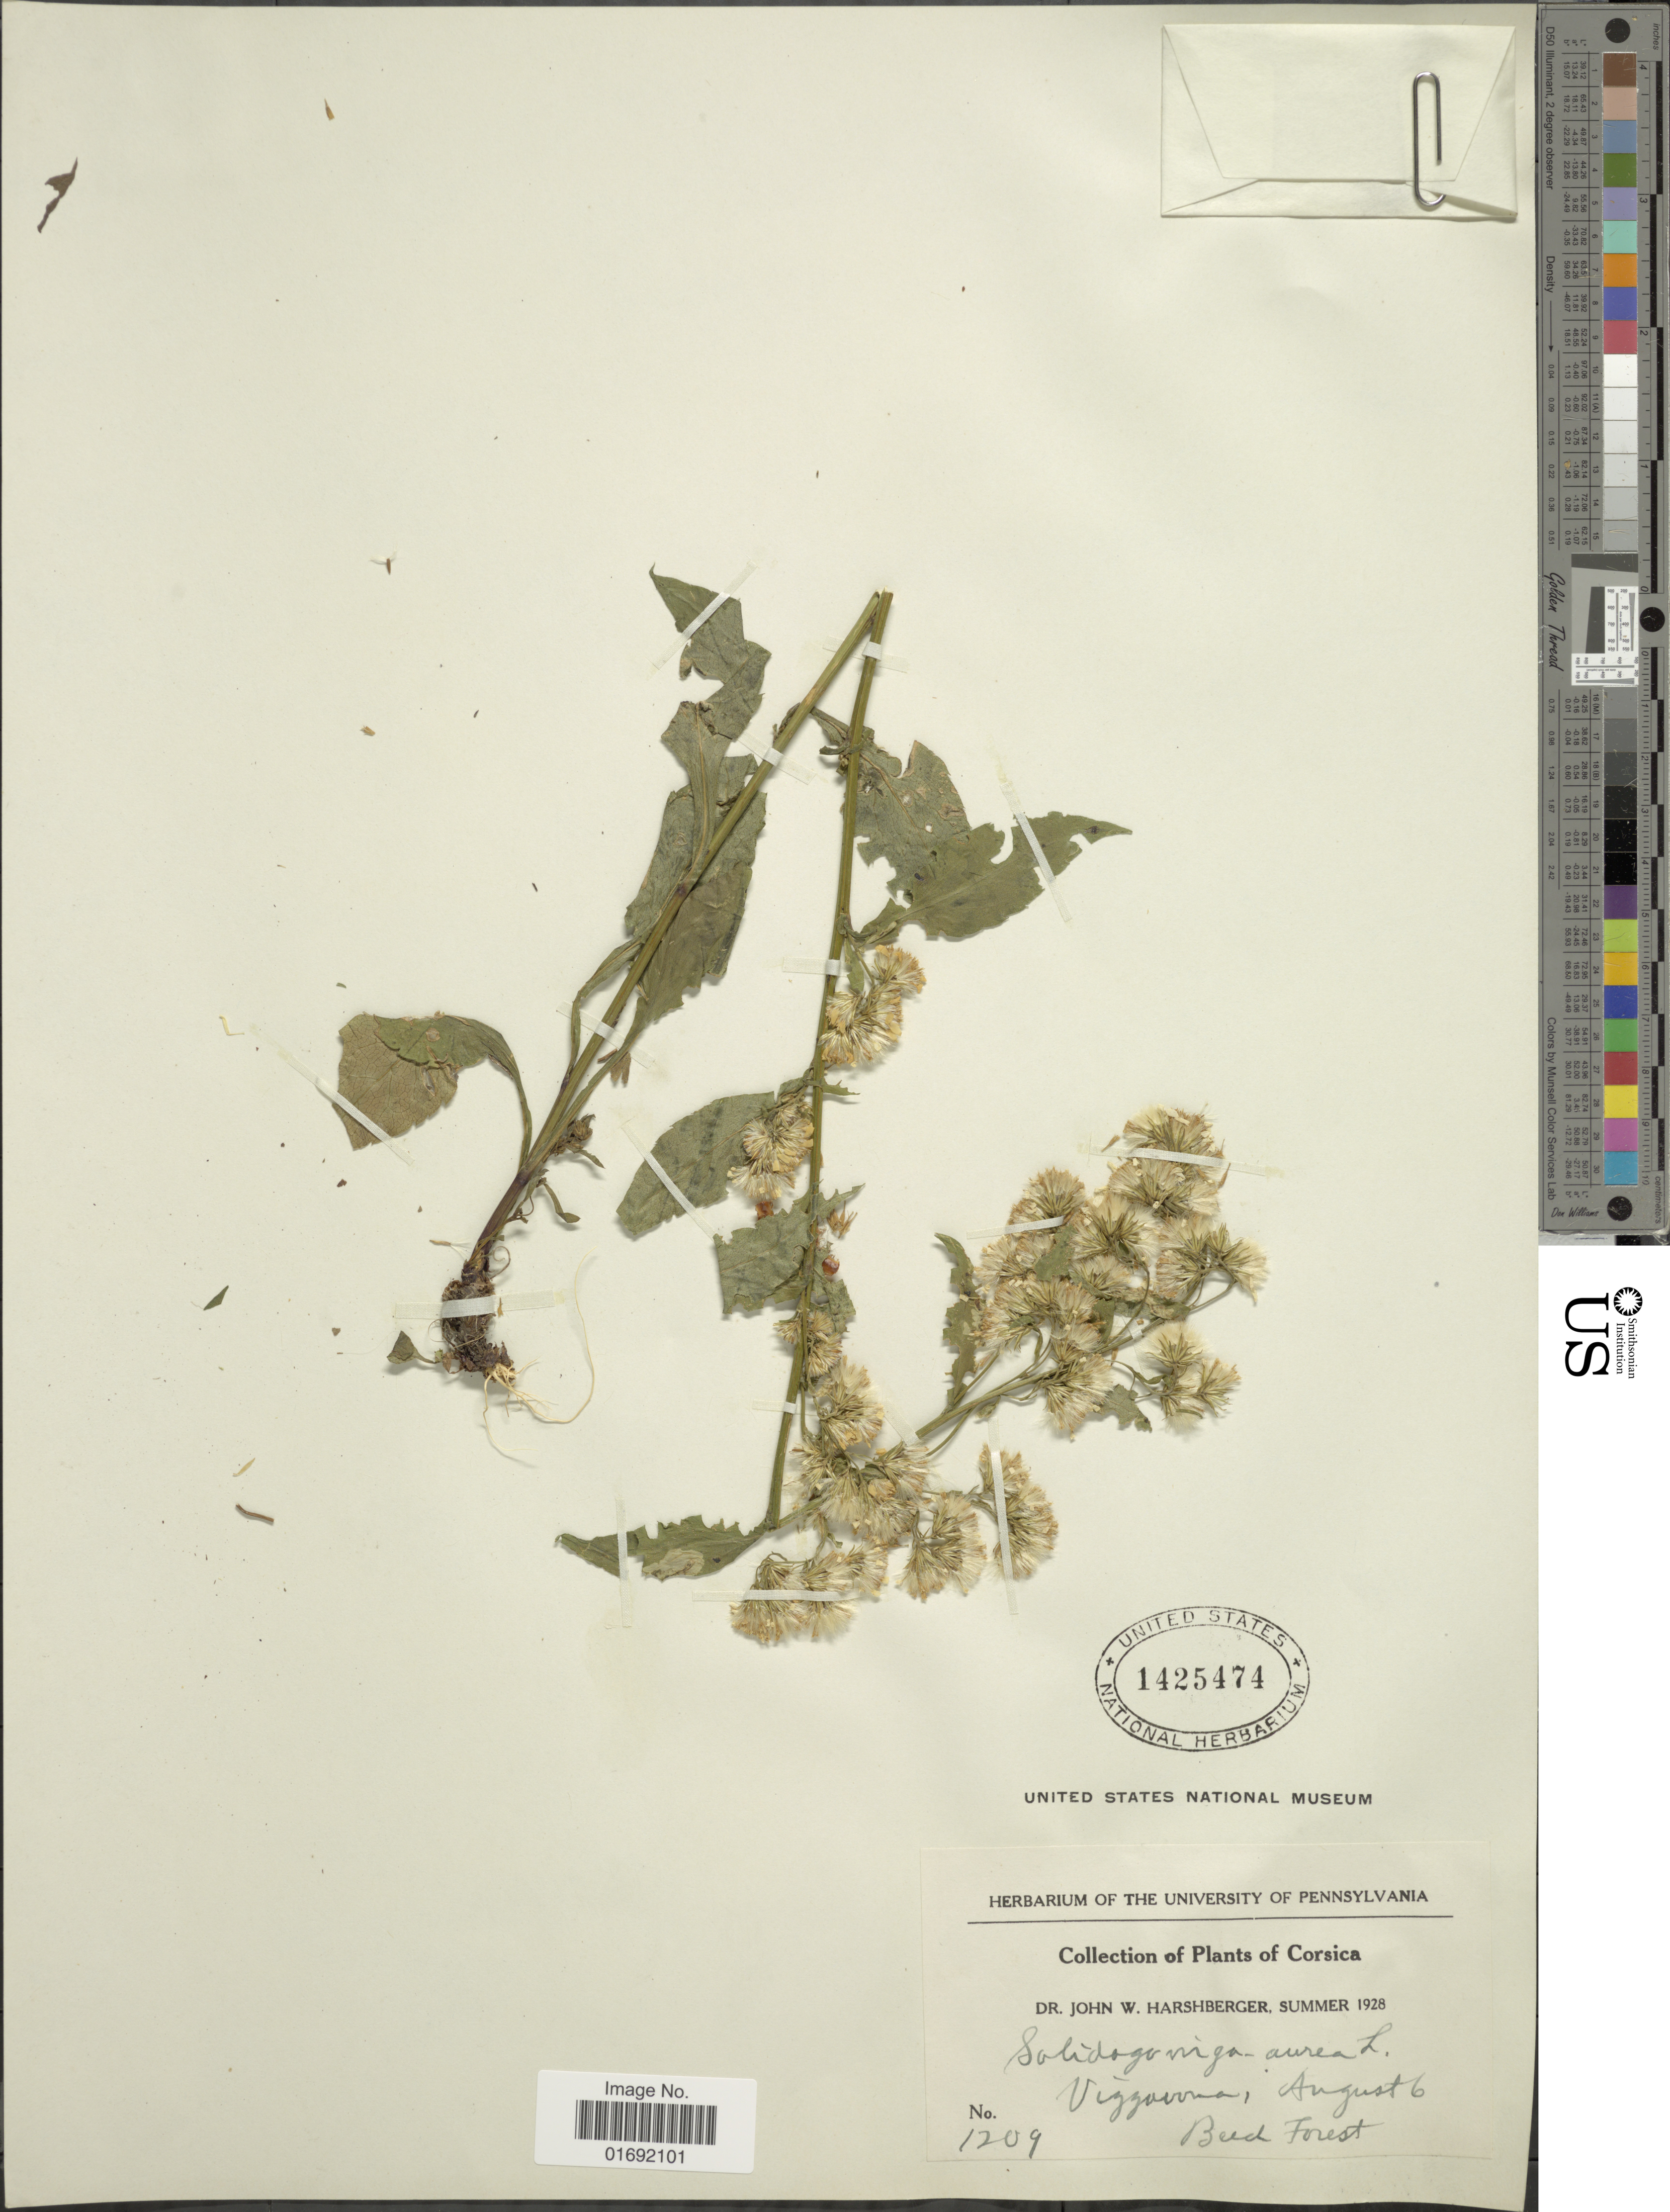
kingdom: Plantae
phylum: Tracheophyta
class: Magnoliopsida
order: Asterales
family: Asteraceae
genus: Solidago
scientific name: Solidago virgaurea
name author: L.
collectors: J. W. Harshberger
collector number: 1209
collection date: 1928-08-06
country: France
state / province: Corsica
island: Corse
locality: Vizavona, Beed Forest [interpreted]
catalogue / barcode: US 1425174